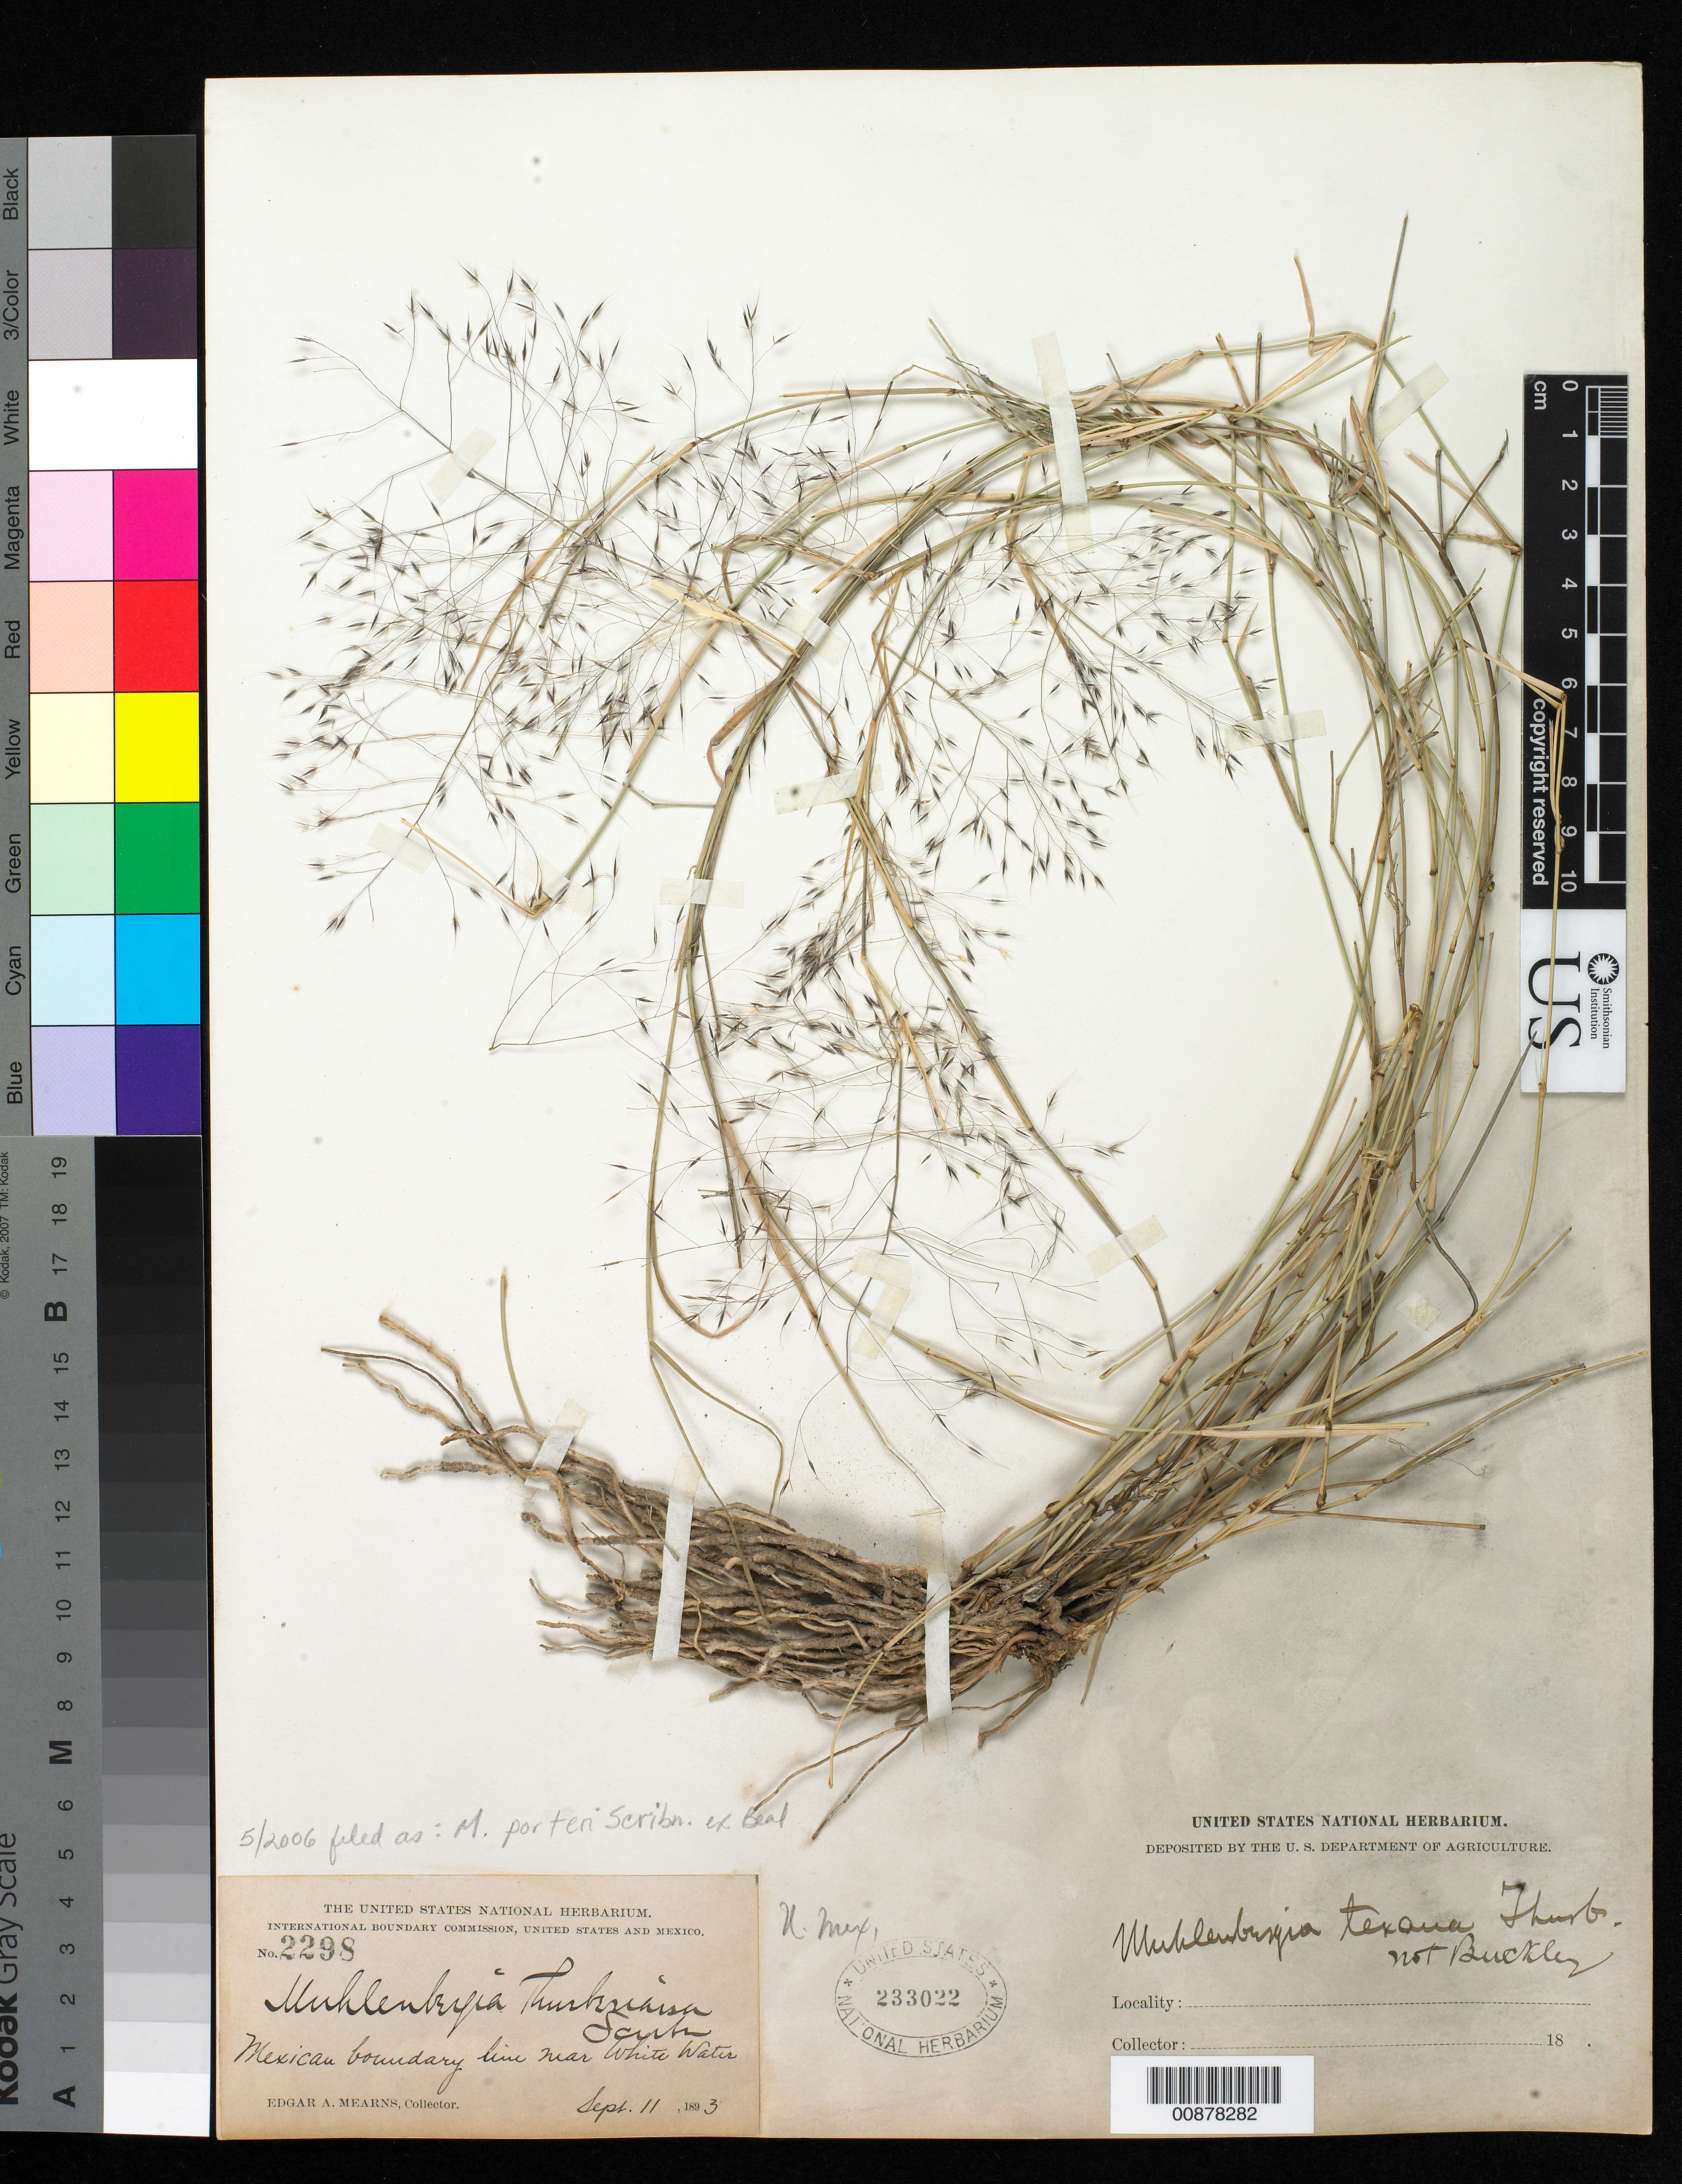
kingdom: Plantae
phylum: Tracheophyta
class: Liliopsida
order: Poales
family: Poaceae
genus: Muhlenbergia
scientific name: Muhlenbergia porteri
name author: Scribn. in W.J. Beal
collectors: E. A. Mearns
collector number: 2298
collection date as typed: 11 Sep 1893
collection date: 1893-09-11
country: United States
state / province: New Mexico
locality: Mexican Boundary Line near White Water.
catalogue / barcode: US 233022